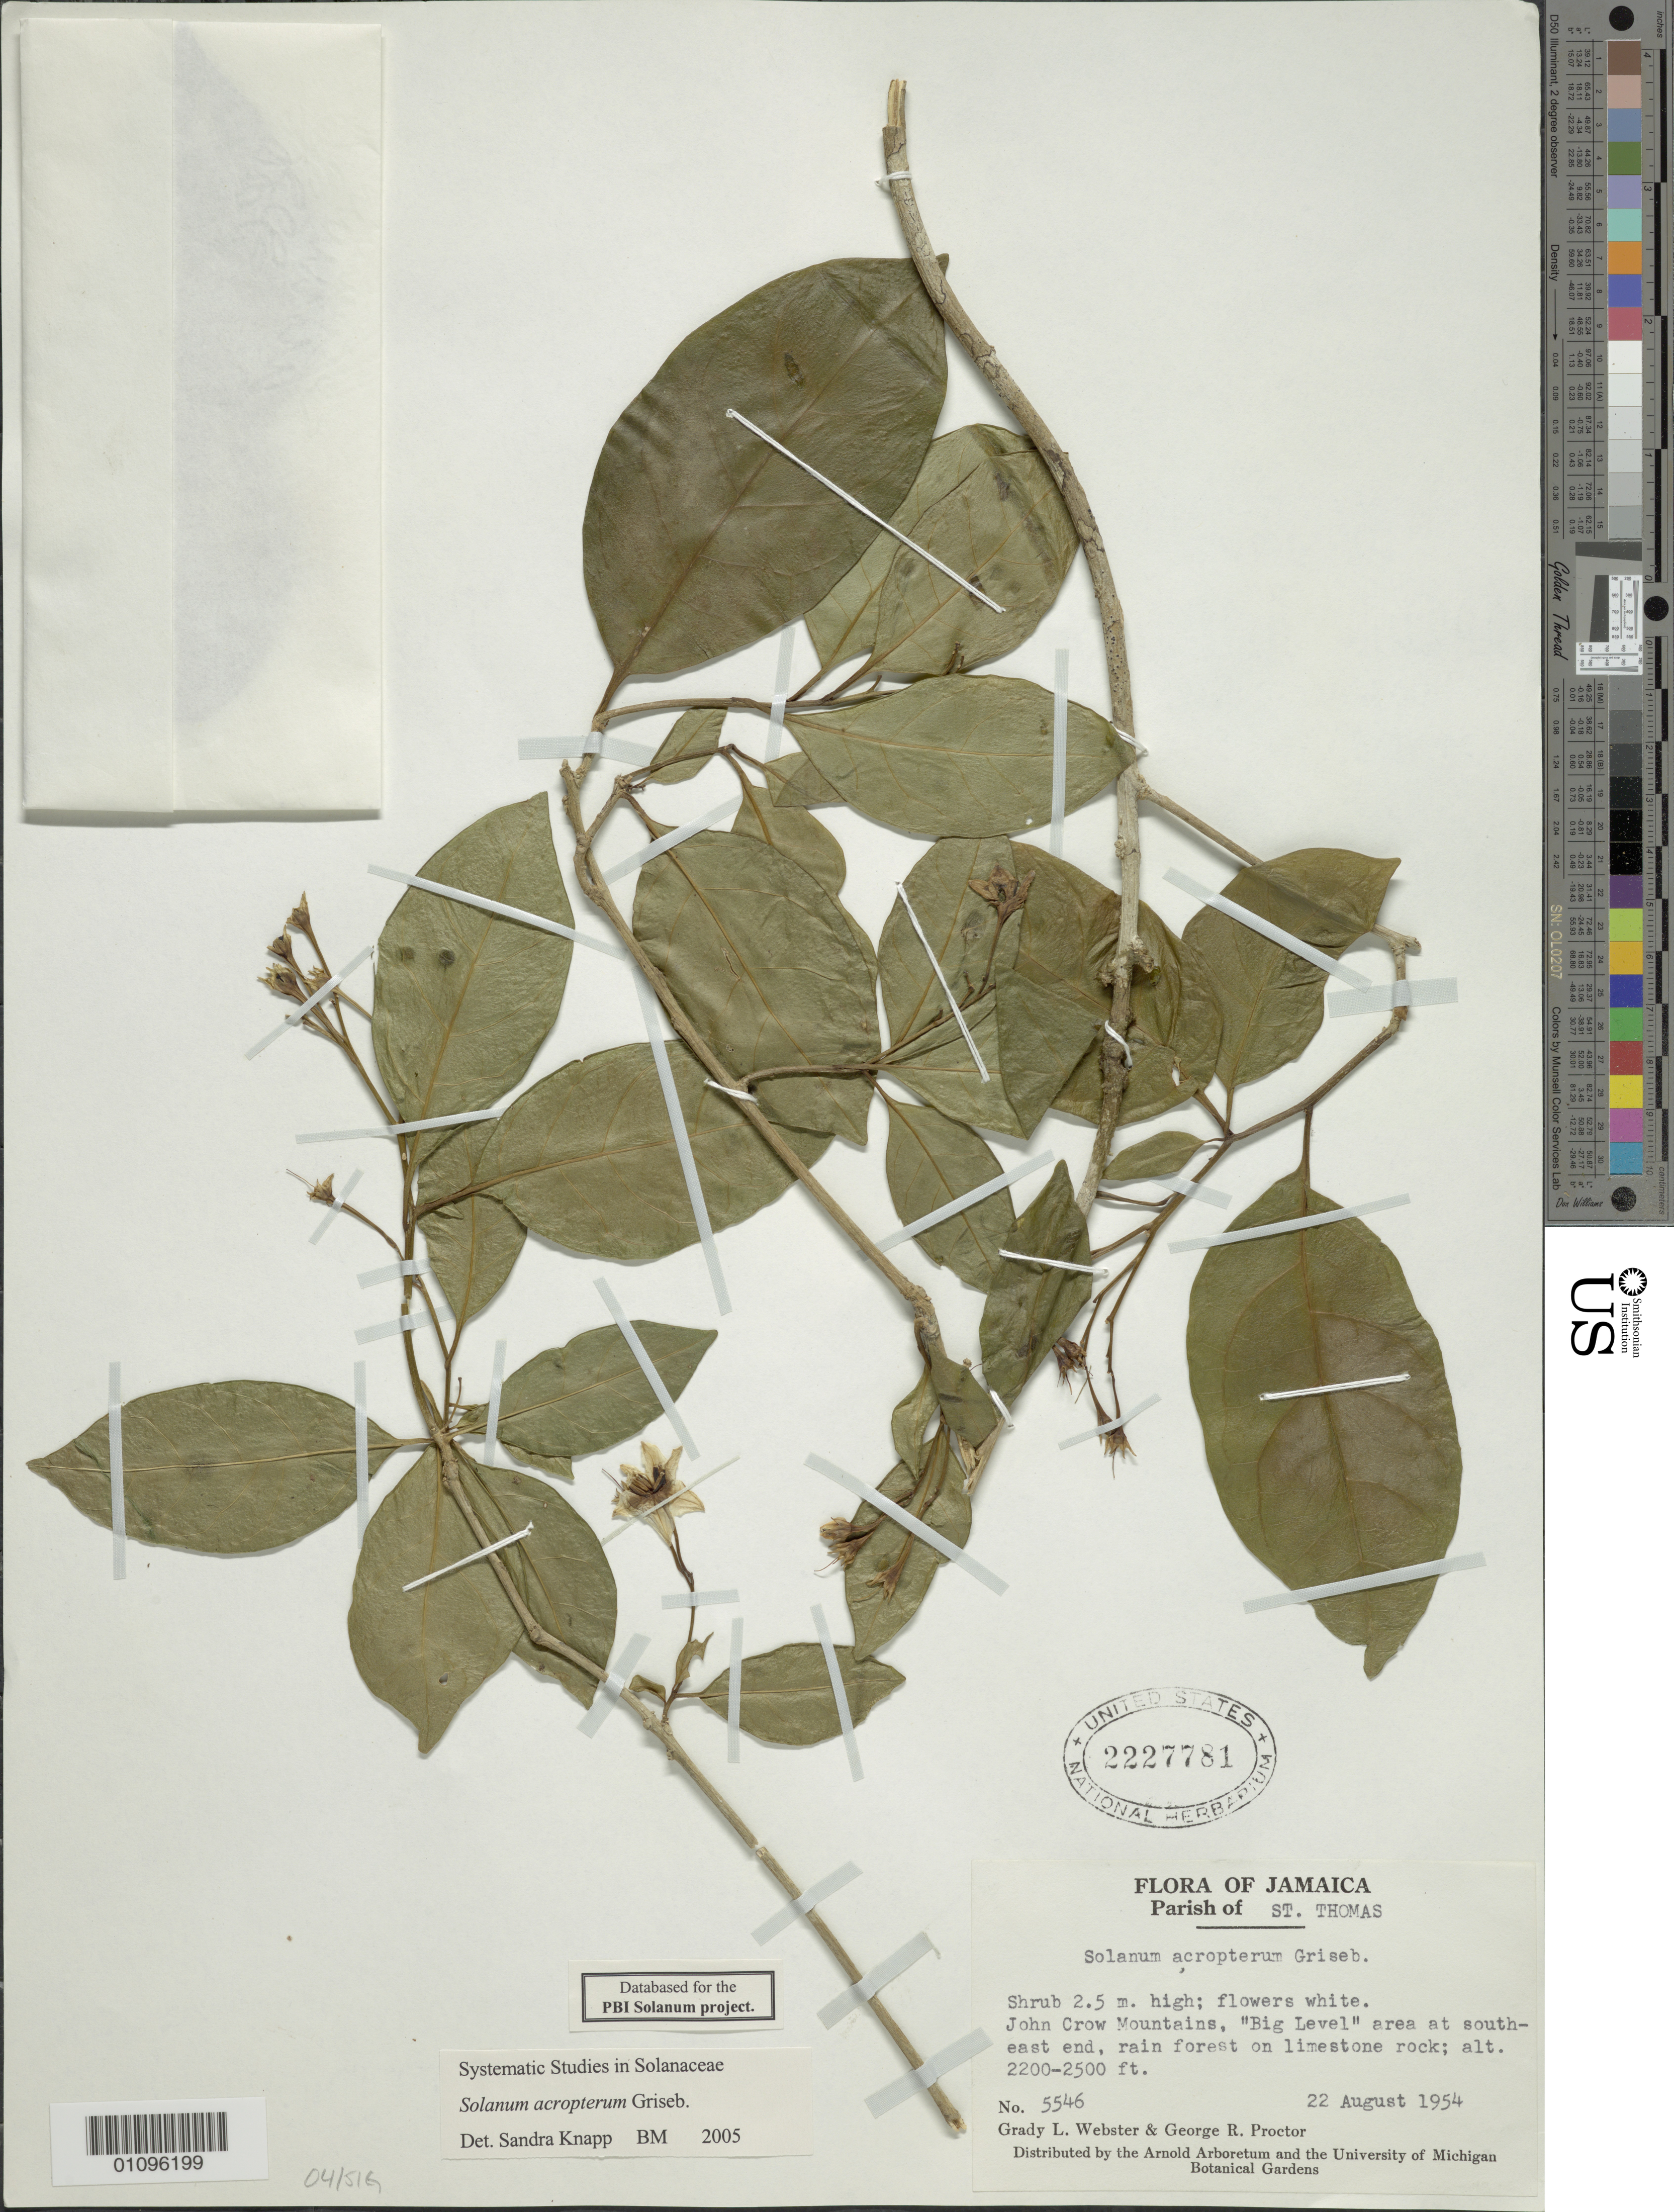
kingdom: Plantae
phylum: Tracheophyta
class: Magnoliopsida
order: Solanales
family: Solanaceae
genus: Solanum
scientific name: Solanum acropterum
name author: Griseb.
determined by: Knapp, S. D.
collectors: G. L. Webster & G. R. Proctor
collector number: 5546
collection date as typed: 22 Aug 1954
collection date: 1954-08-22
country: Jamaica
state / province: Saint Thomas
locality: John Crow Mountains, Big Level area at southeast end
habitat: rainforest on limestone rock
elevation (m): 670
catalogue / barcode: US 2227781